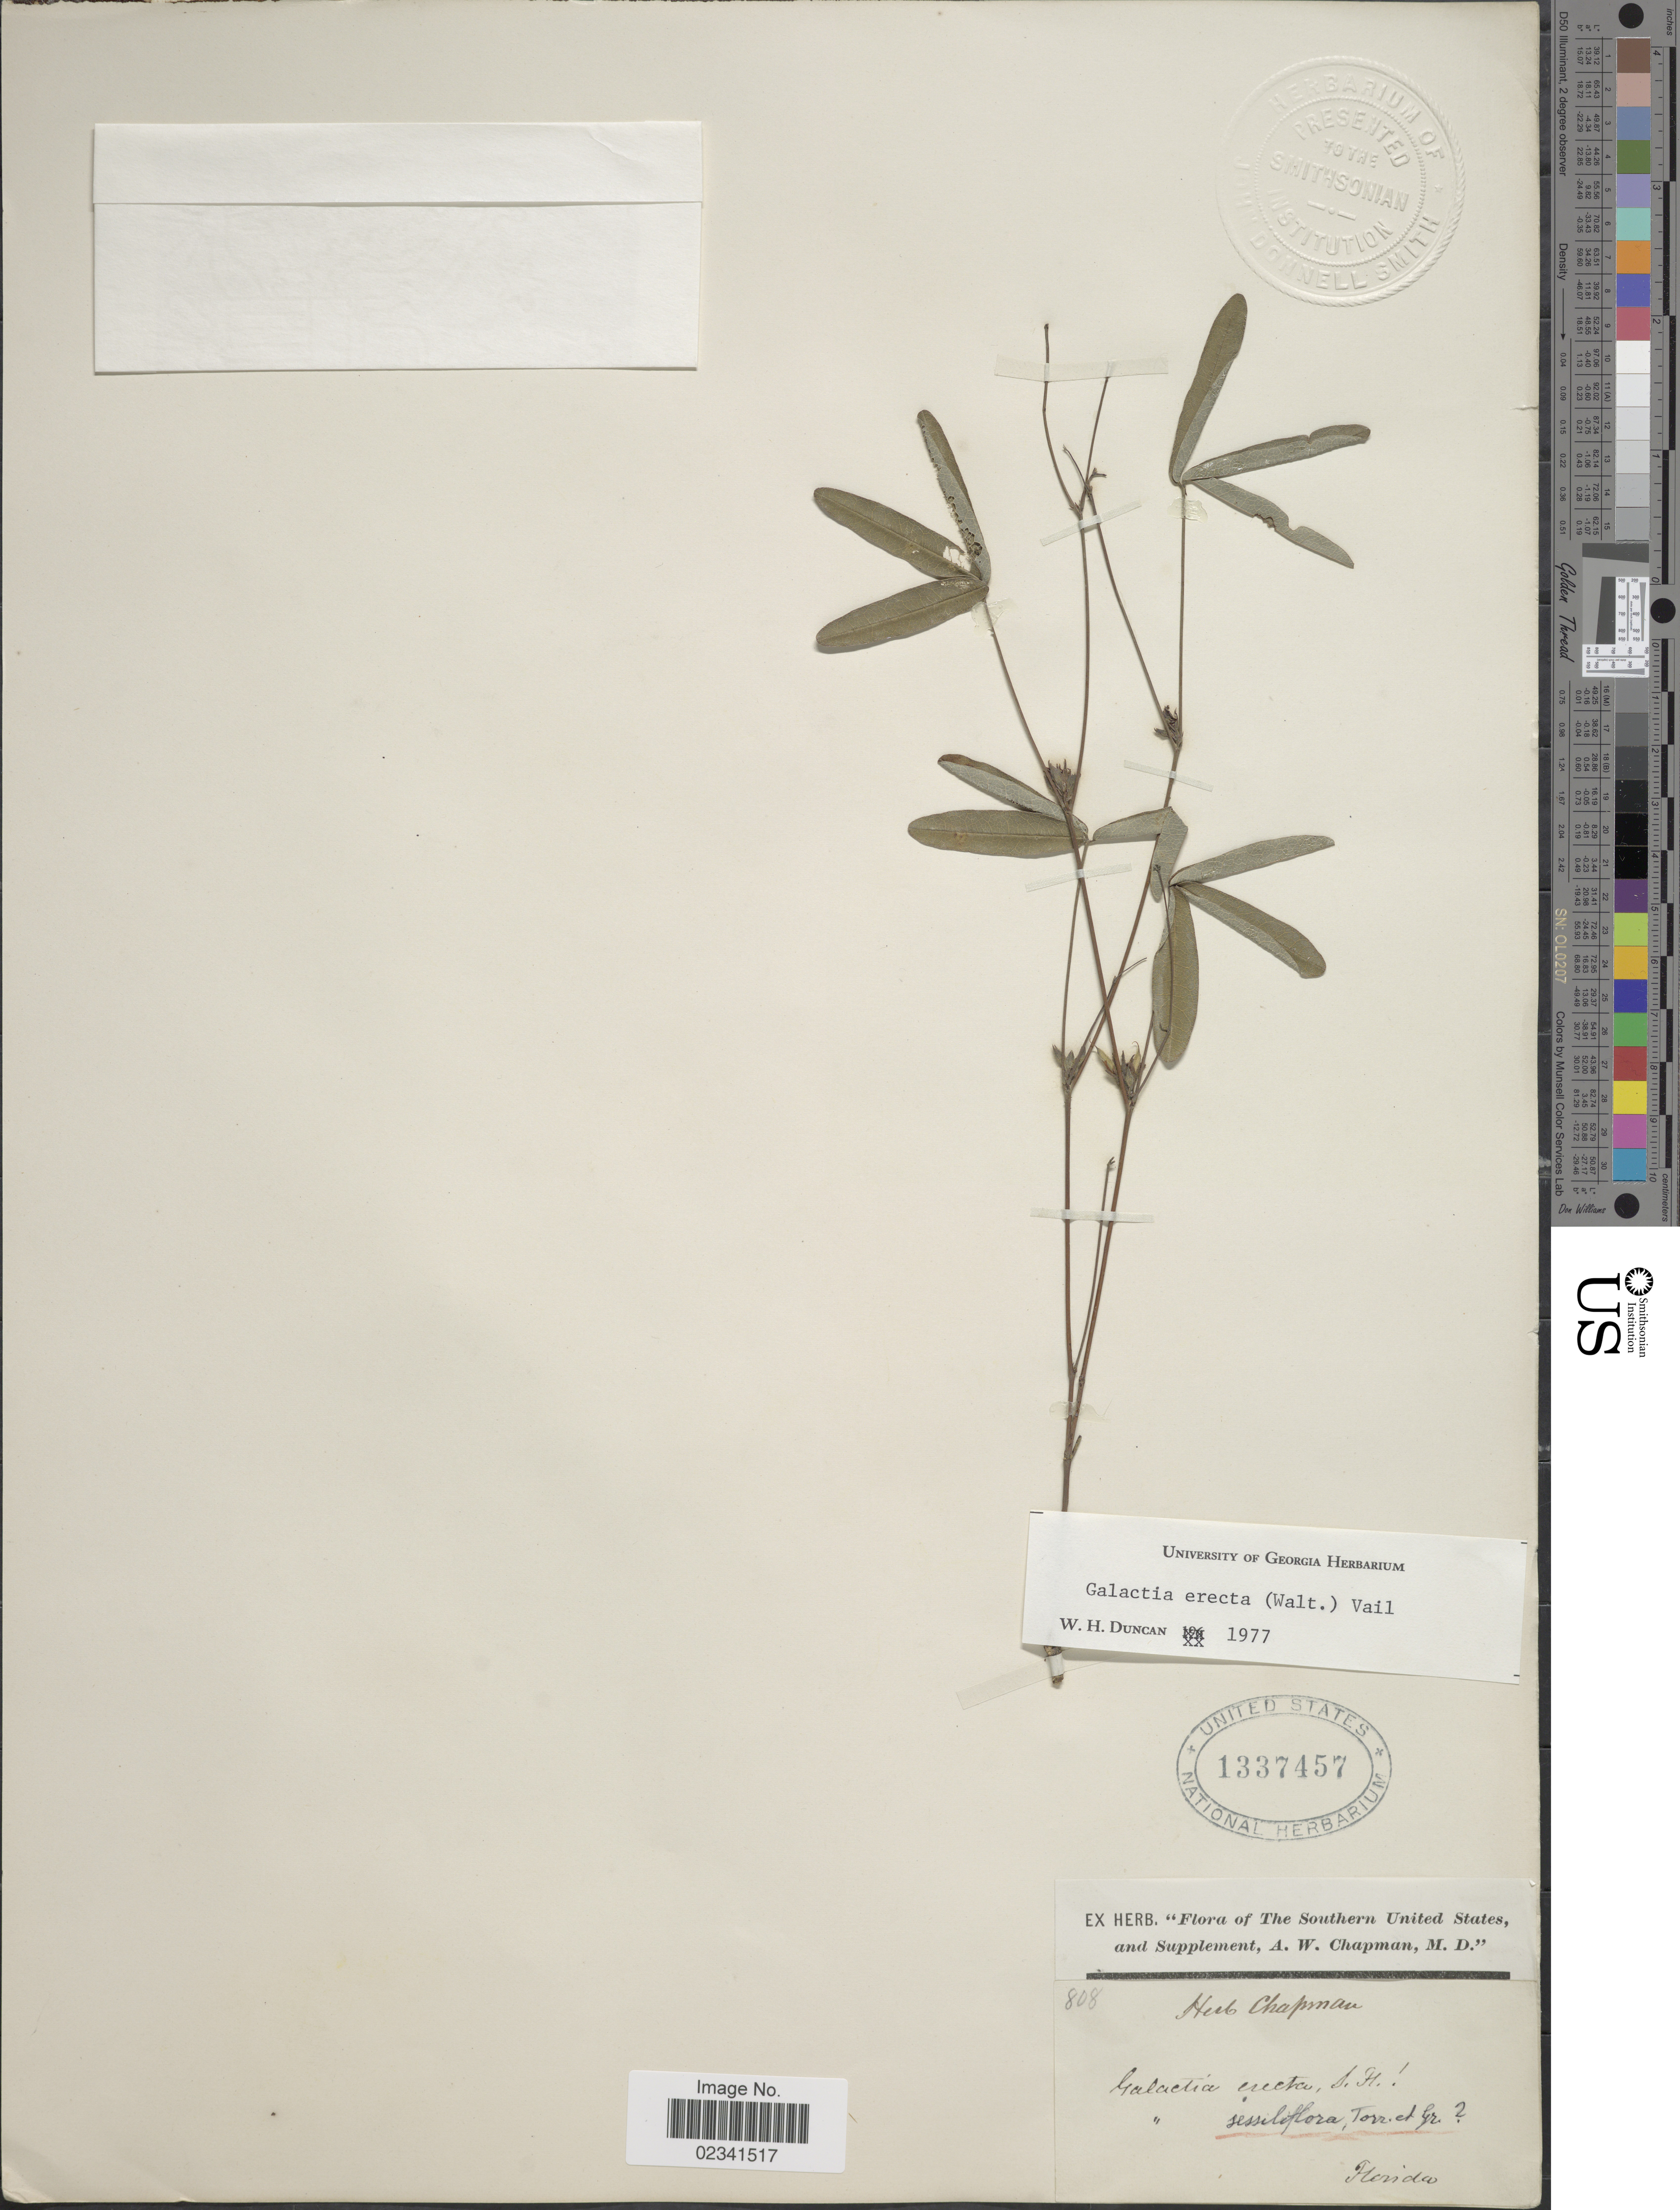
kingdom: Plantae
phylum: Tracheophyta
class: Magnoliopsida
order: Fabales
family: Fabaceae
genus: Galactia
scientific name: Galactia erecta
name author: (Walter) Vail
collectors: A. W. Chapman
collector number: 808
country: United States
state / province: Florida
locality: The Southern United States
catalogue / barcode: US 1337457